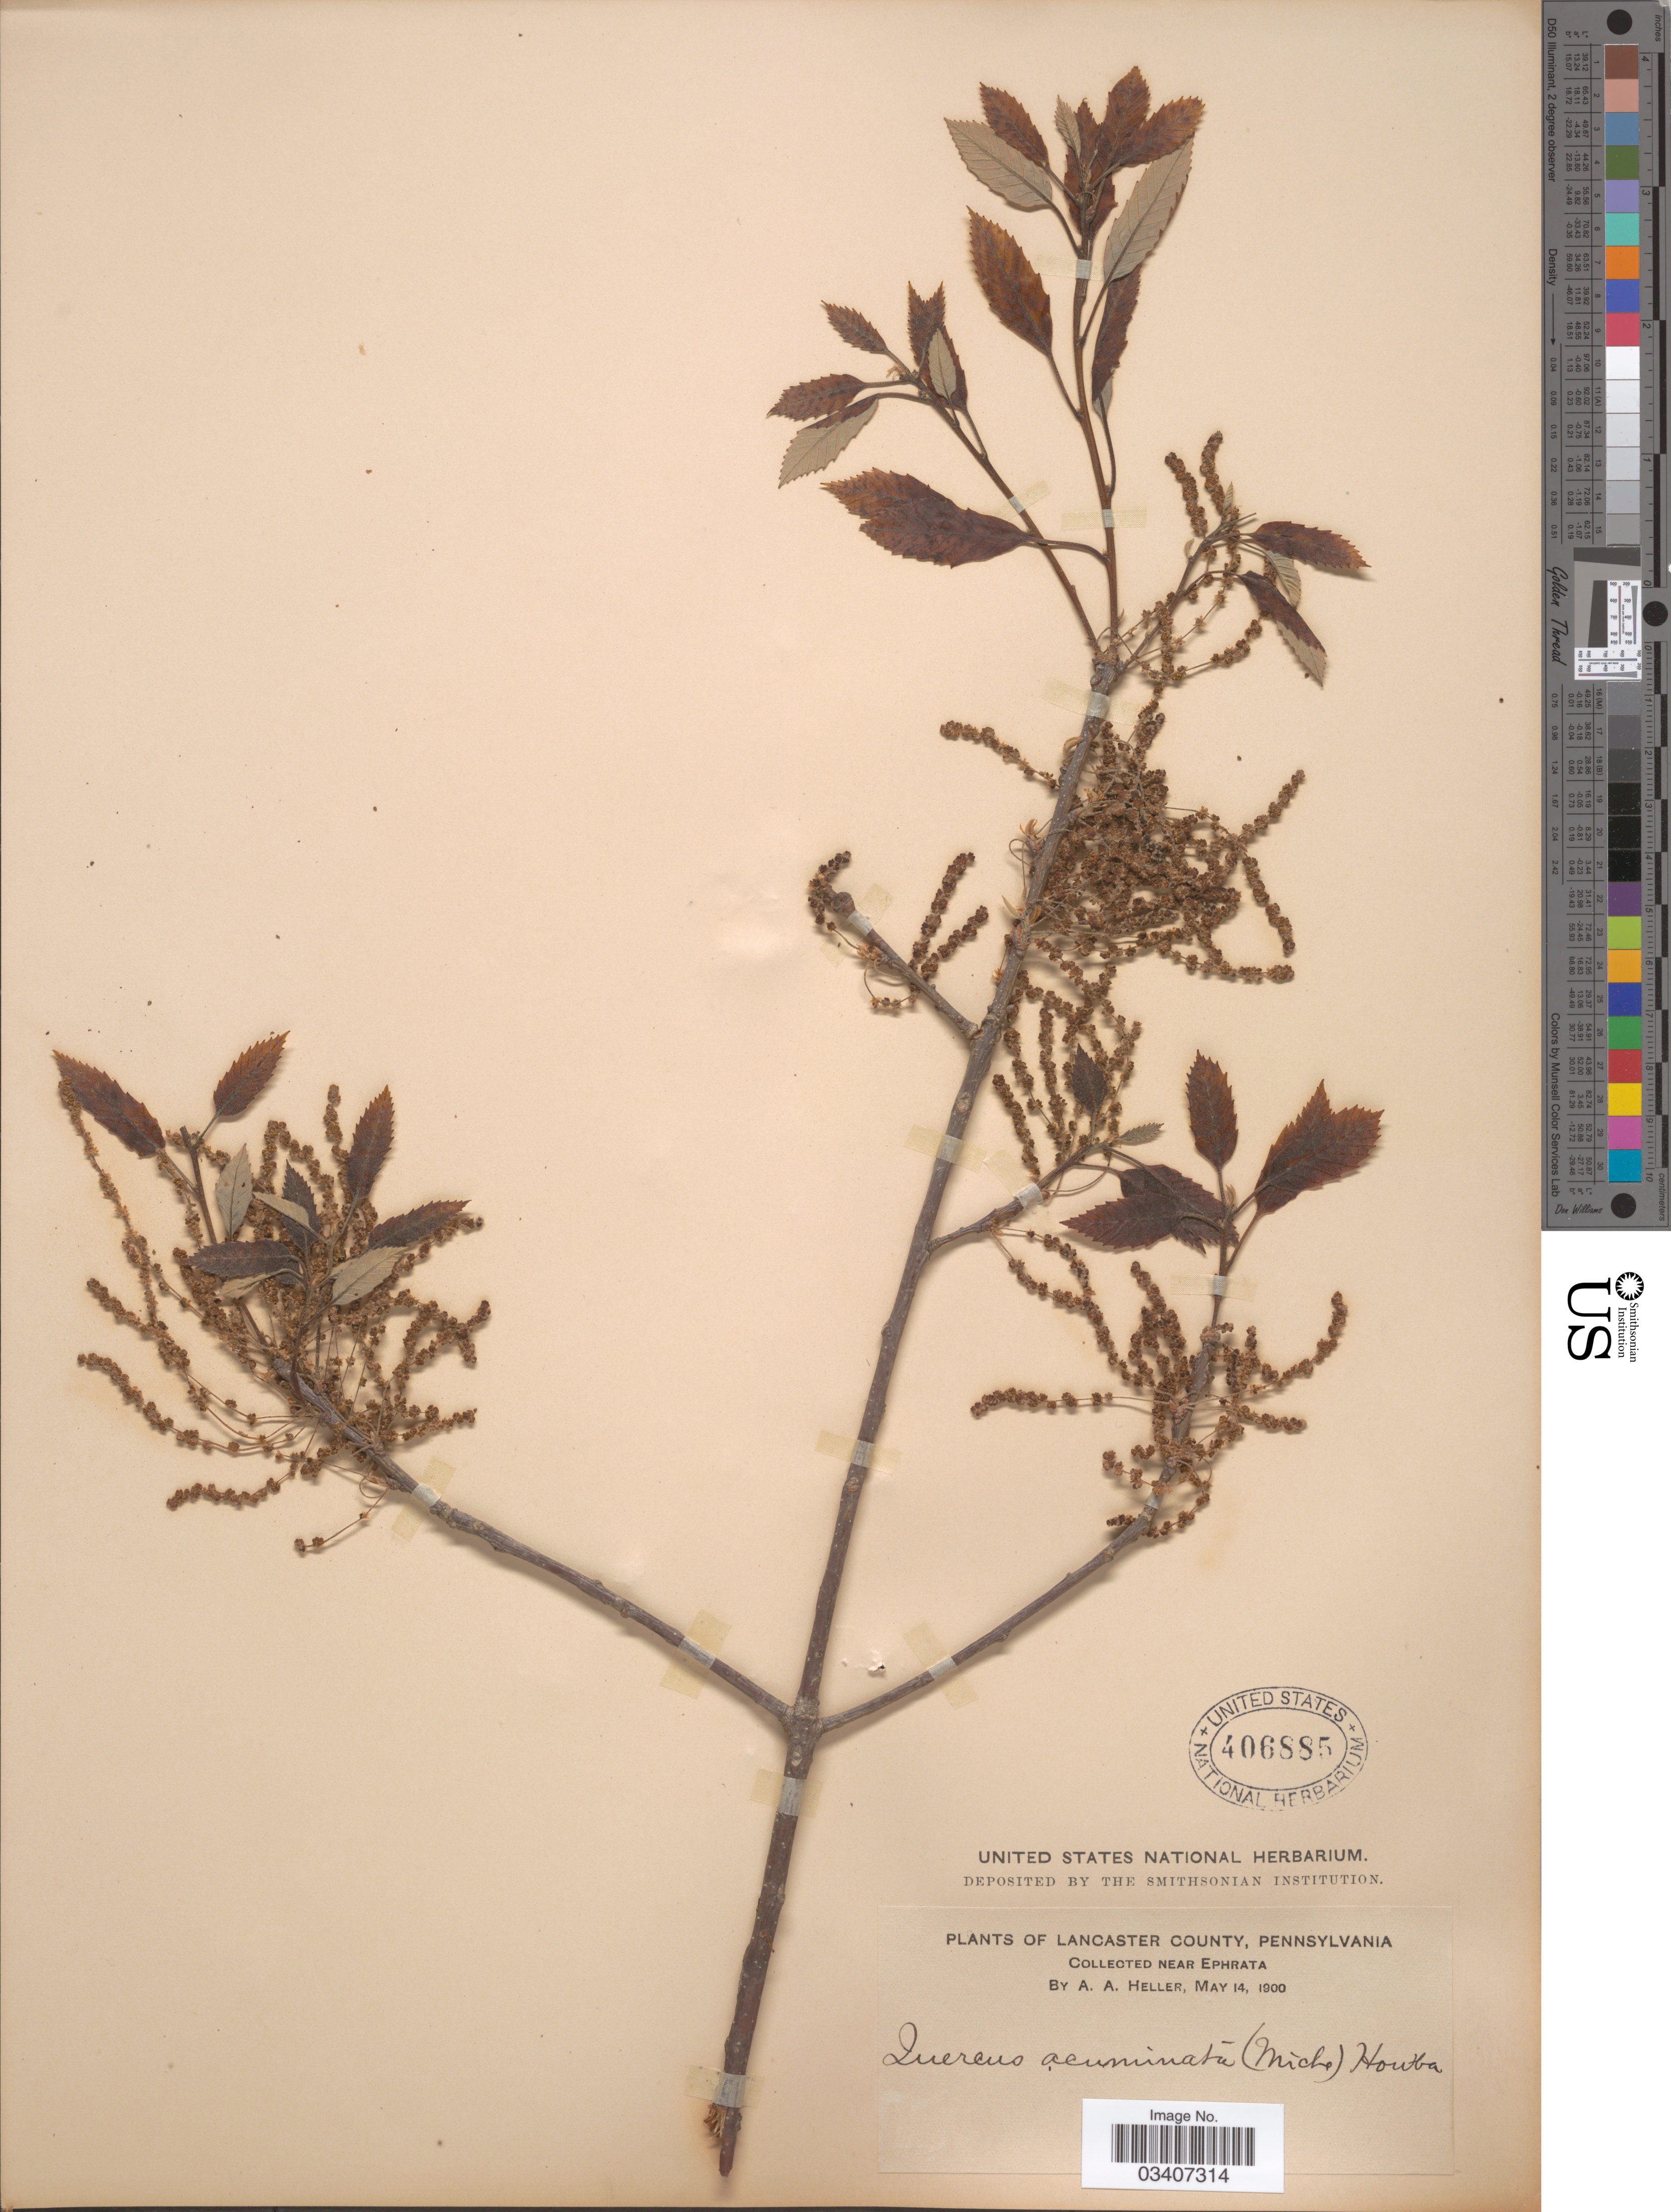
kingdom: Plantae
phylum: Tracheophyta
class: Magnoliopsida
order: Fagales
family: Fagaceae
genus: Quercus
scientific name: Quercus muehlenbergii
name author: Engelm.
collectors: A. A. Heller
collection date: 1900-05-14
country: United States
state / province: Pennsylvania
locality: Lancaster County. Near Ephrata.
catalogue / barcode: US 406885